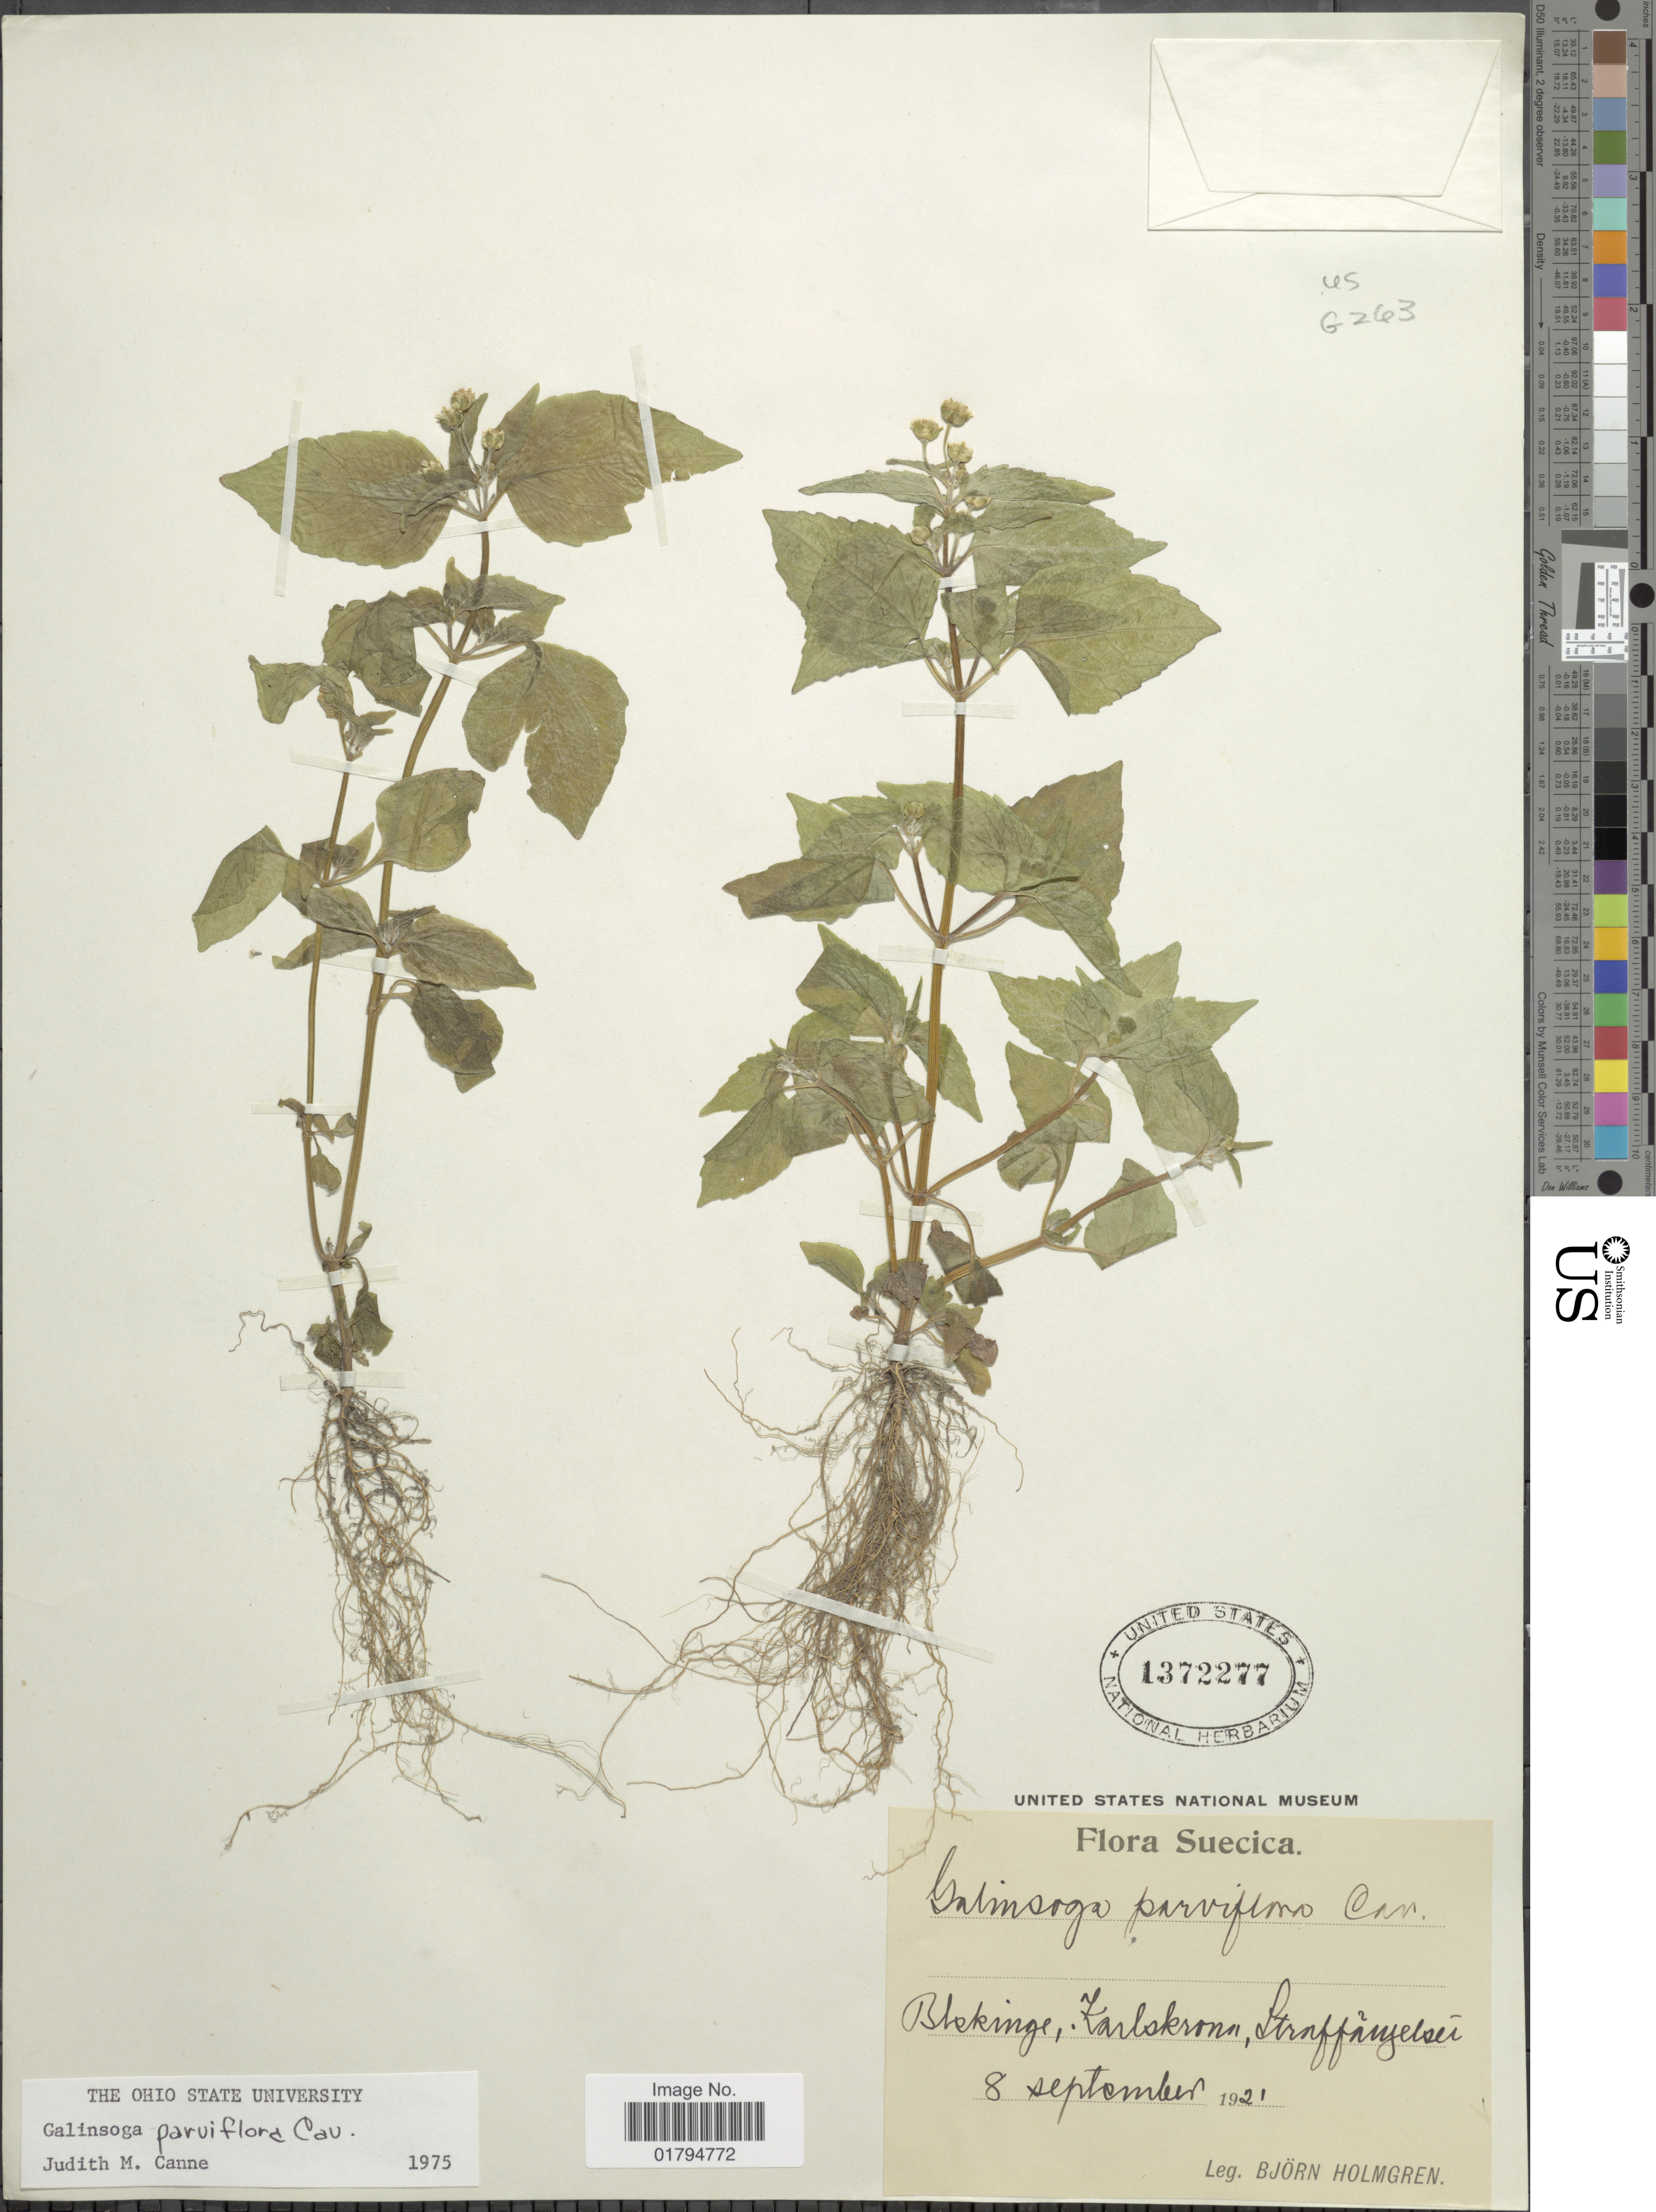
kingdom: Plantae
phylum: Tracheophyta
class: Magnoliopsida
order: Asterales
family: Asteraceae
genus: Galinsoga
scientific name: Galinsoga parviflora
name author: Cav.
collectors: B. Holmgren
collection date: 1921-09-08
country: Sweden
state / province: Blekinge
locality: Karlskrona, Straffängelset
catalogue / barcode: US 1372277